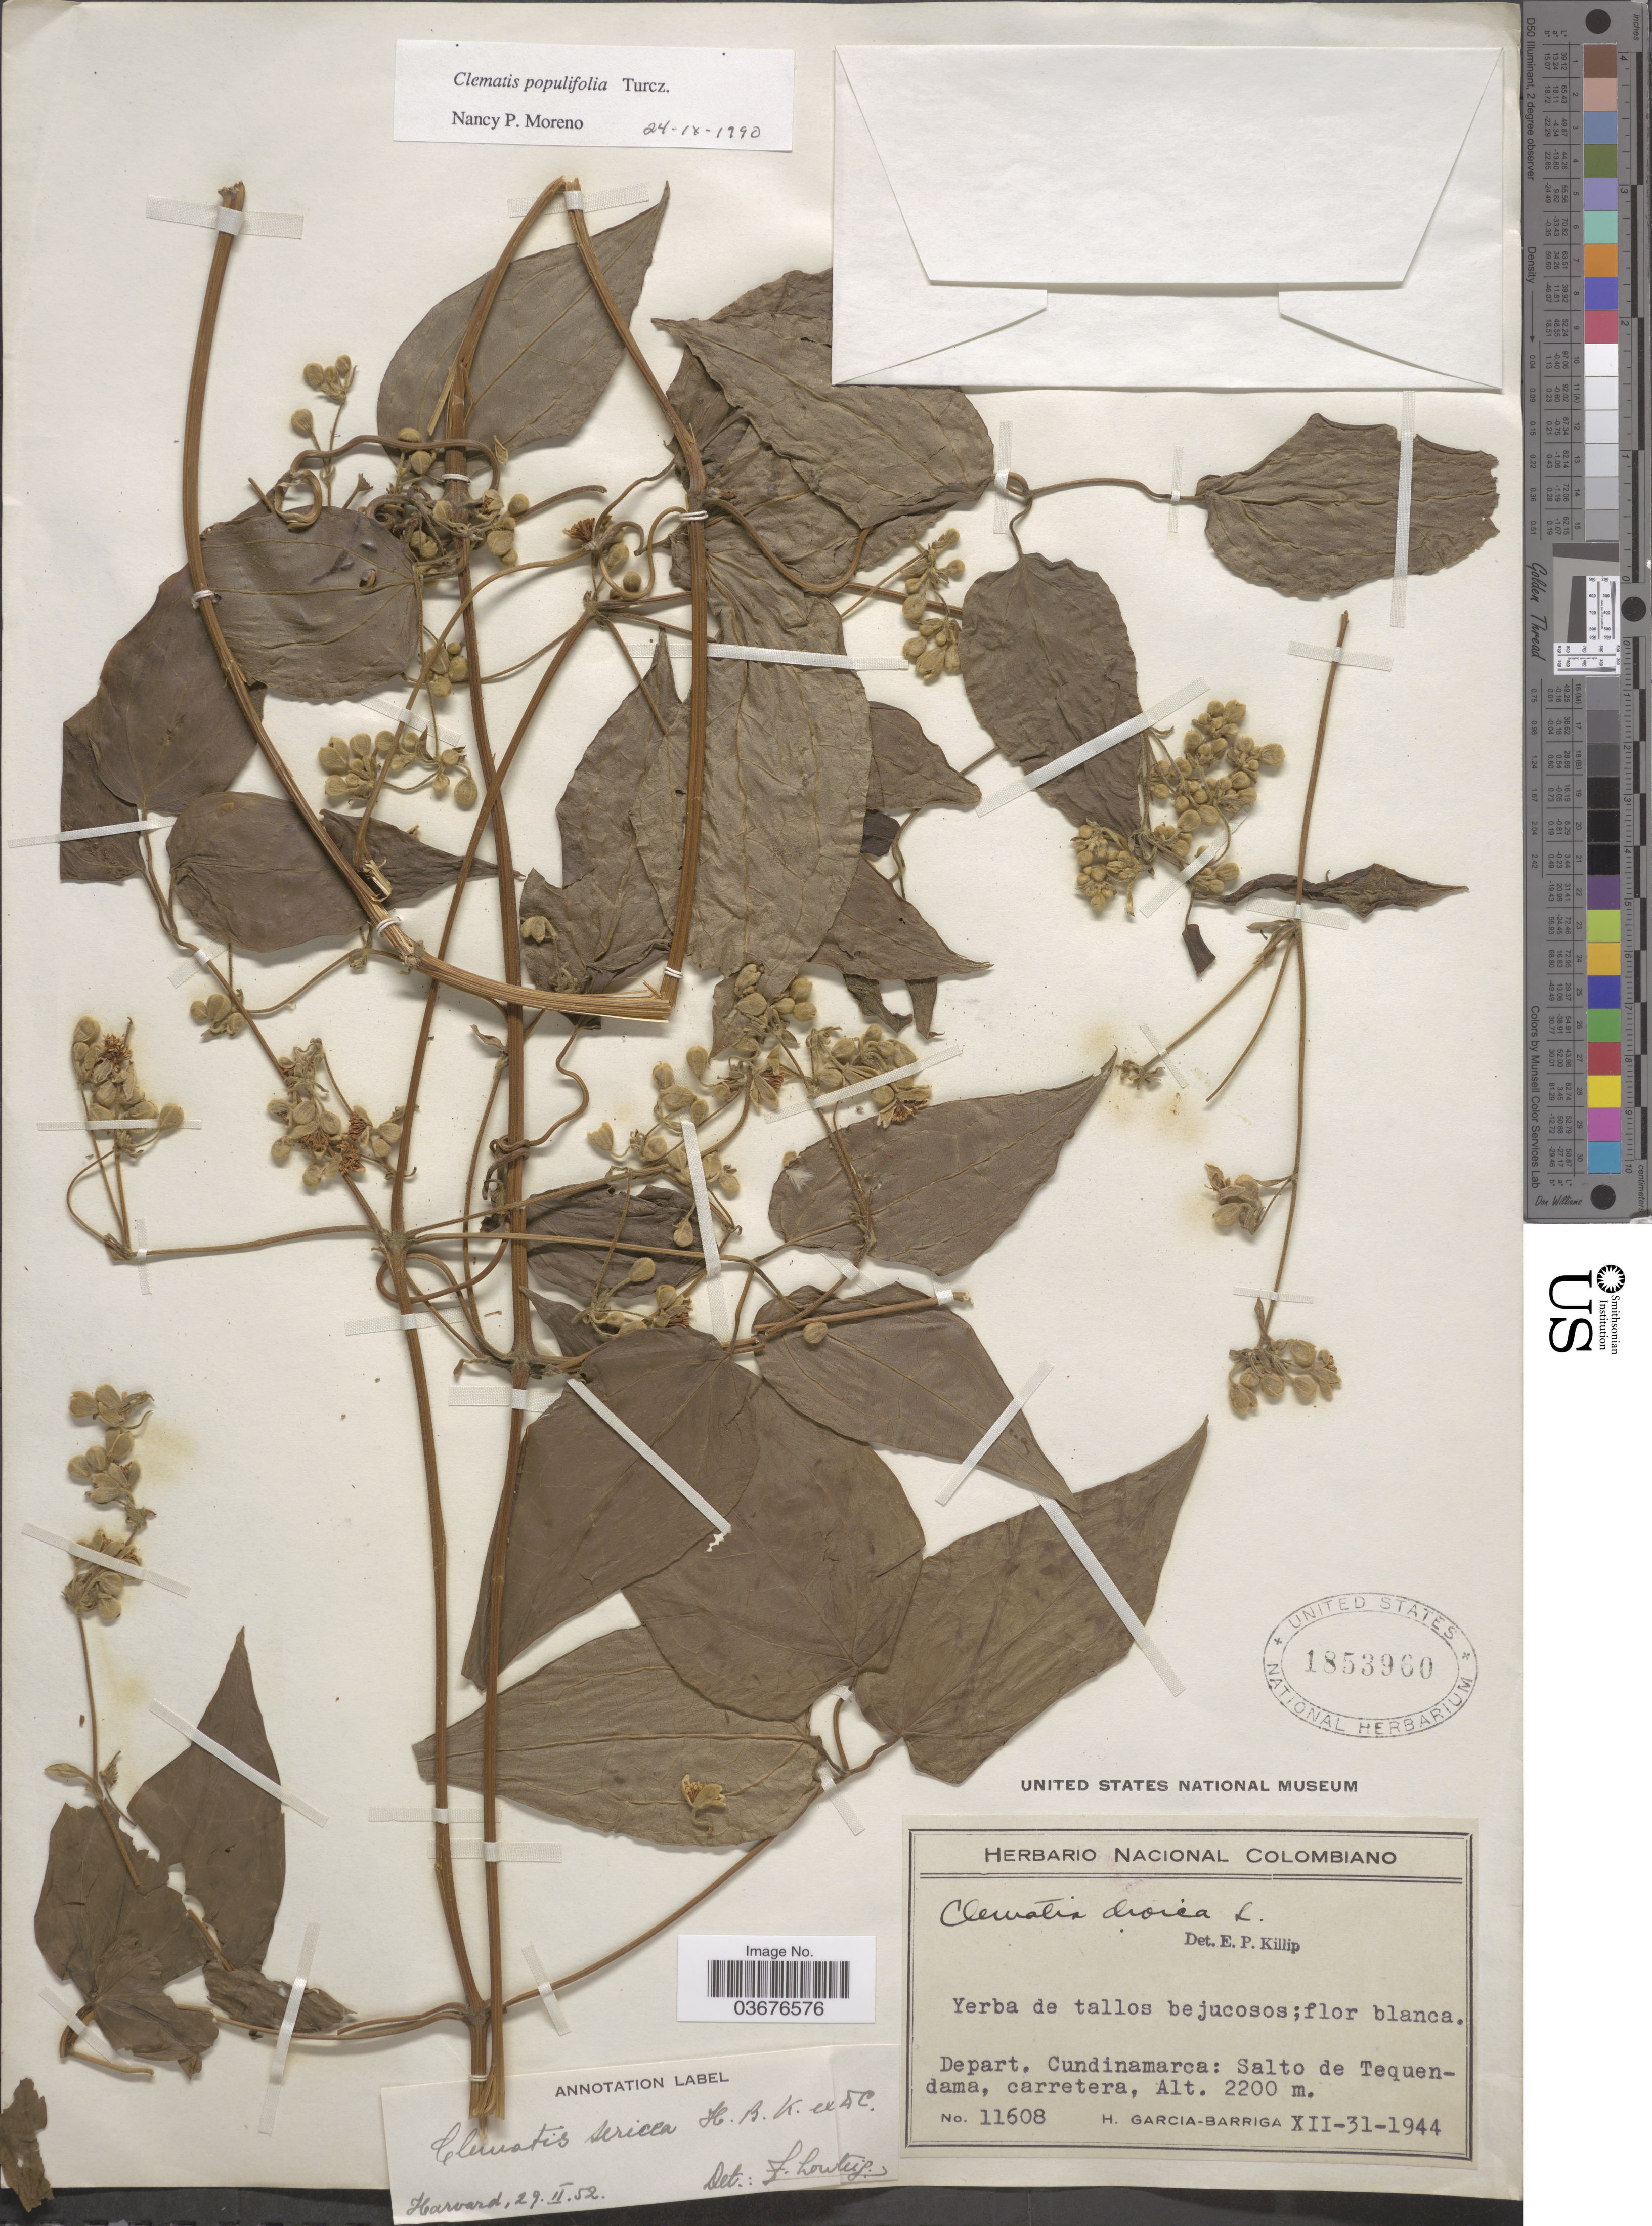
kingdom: Plantae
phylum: Tracheophyta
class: Magnoliopsida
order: Ranunculales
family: Ranunculaceae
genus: Clematis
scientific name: Clematis populifolia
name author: Turcz.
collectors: H. Garcia-Barriga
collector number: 11608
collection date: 1944-11-12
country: Colombia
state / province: Cundinamarca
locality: Depart. Cundinamarca: Salto de Tequendama, carretera.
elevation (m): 2200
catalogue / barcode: US 1853960